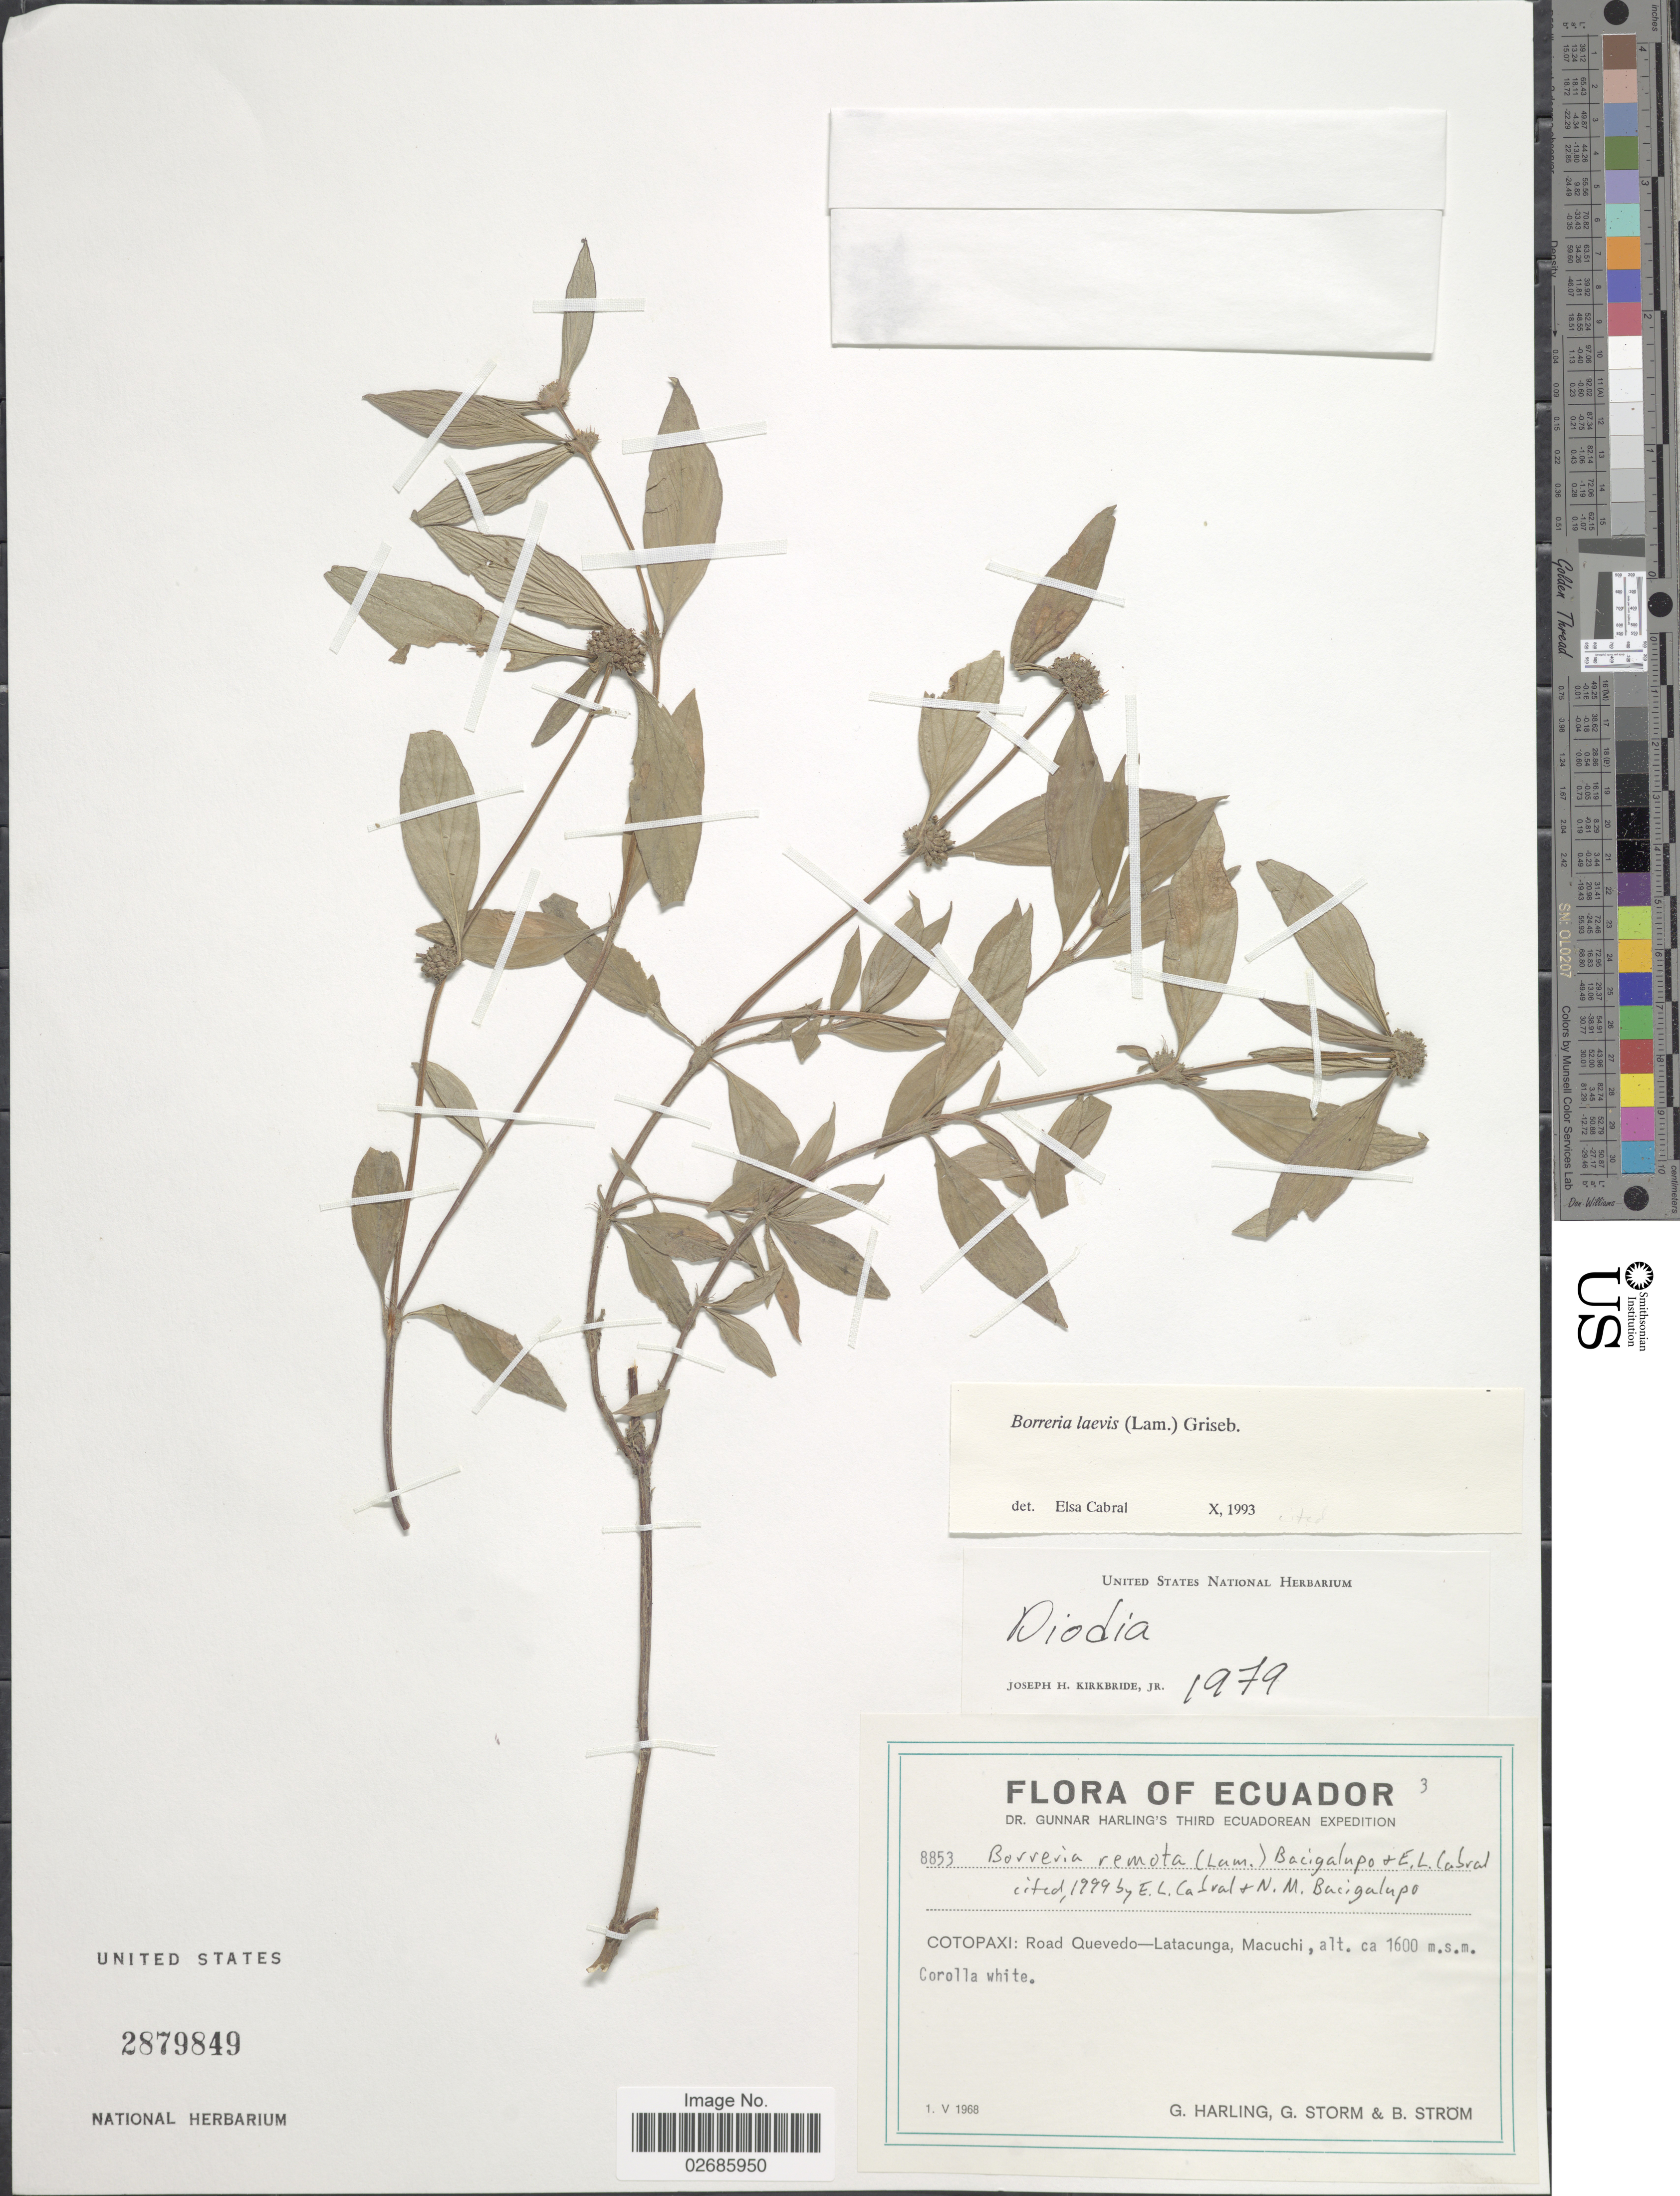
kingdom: Plantae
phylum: Tracheophyta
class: Magnoliopsida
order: Gentianales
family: Rubiaceae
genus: Borreria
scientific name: Borreria remota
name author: (Lam.) Bacigalupo & E.L. Cabral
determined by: Kirkbride, J. H., Jr.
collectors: G. Harling, G. Storm & B. Ström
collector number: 8853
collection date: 1968-05-01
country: Ecuador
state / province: Cotopaxi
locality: Road Quevedo-Latacunga, Macuchi.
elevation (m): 1600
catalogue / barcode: US 2879849